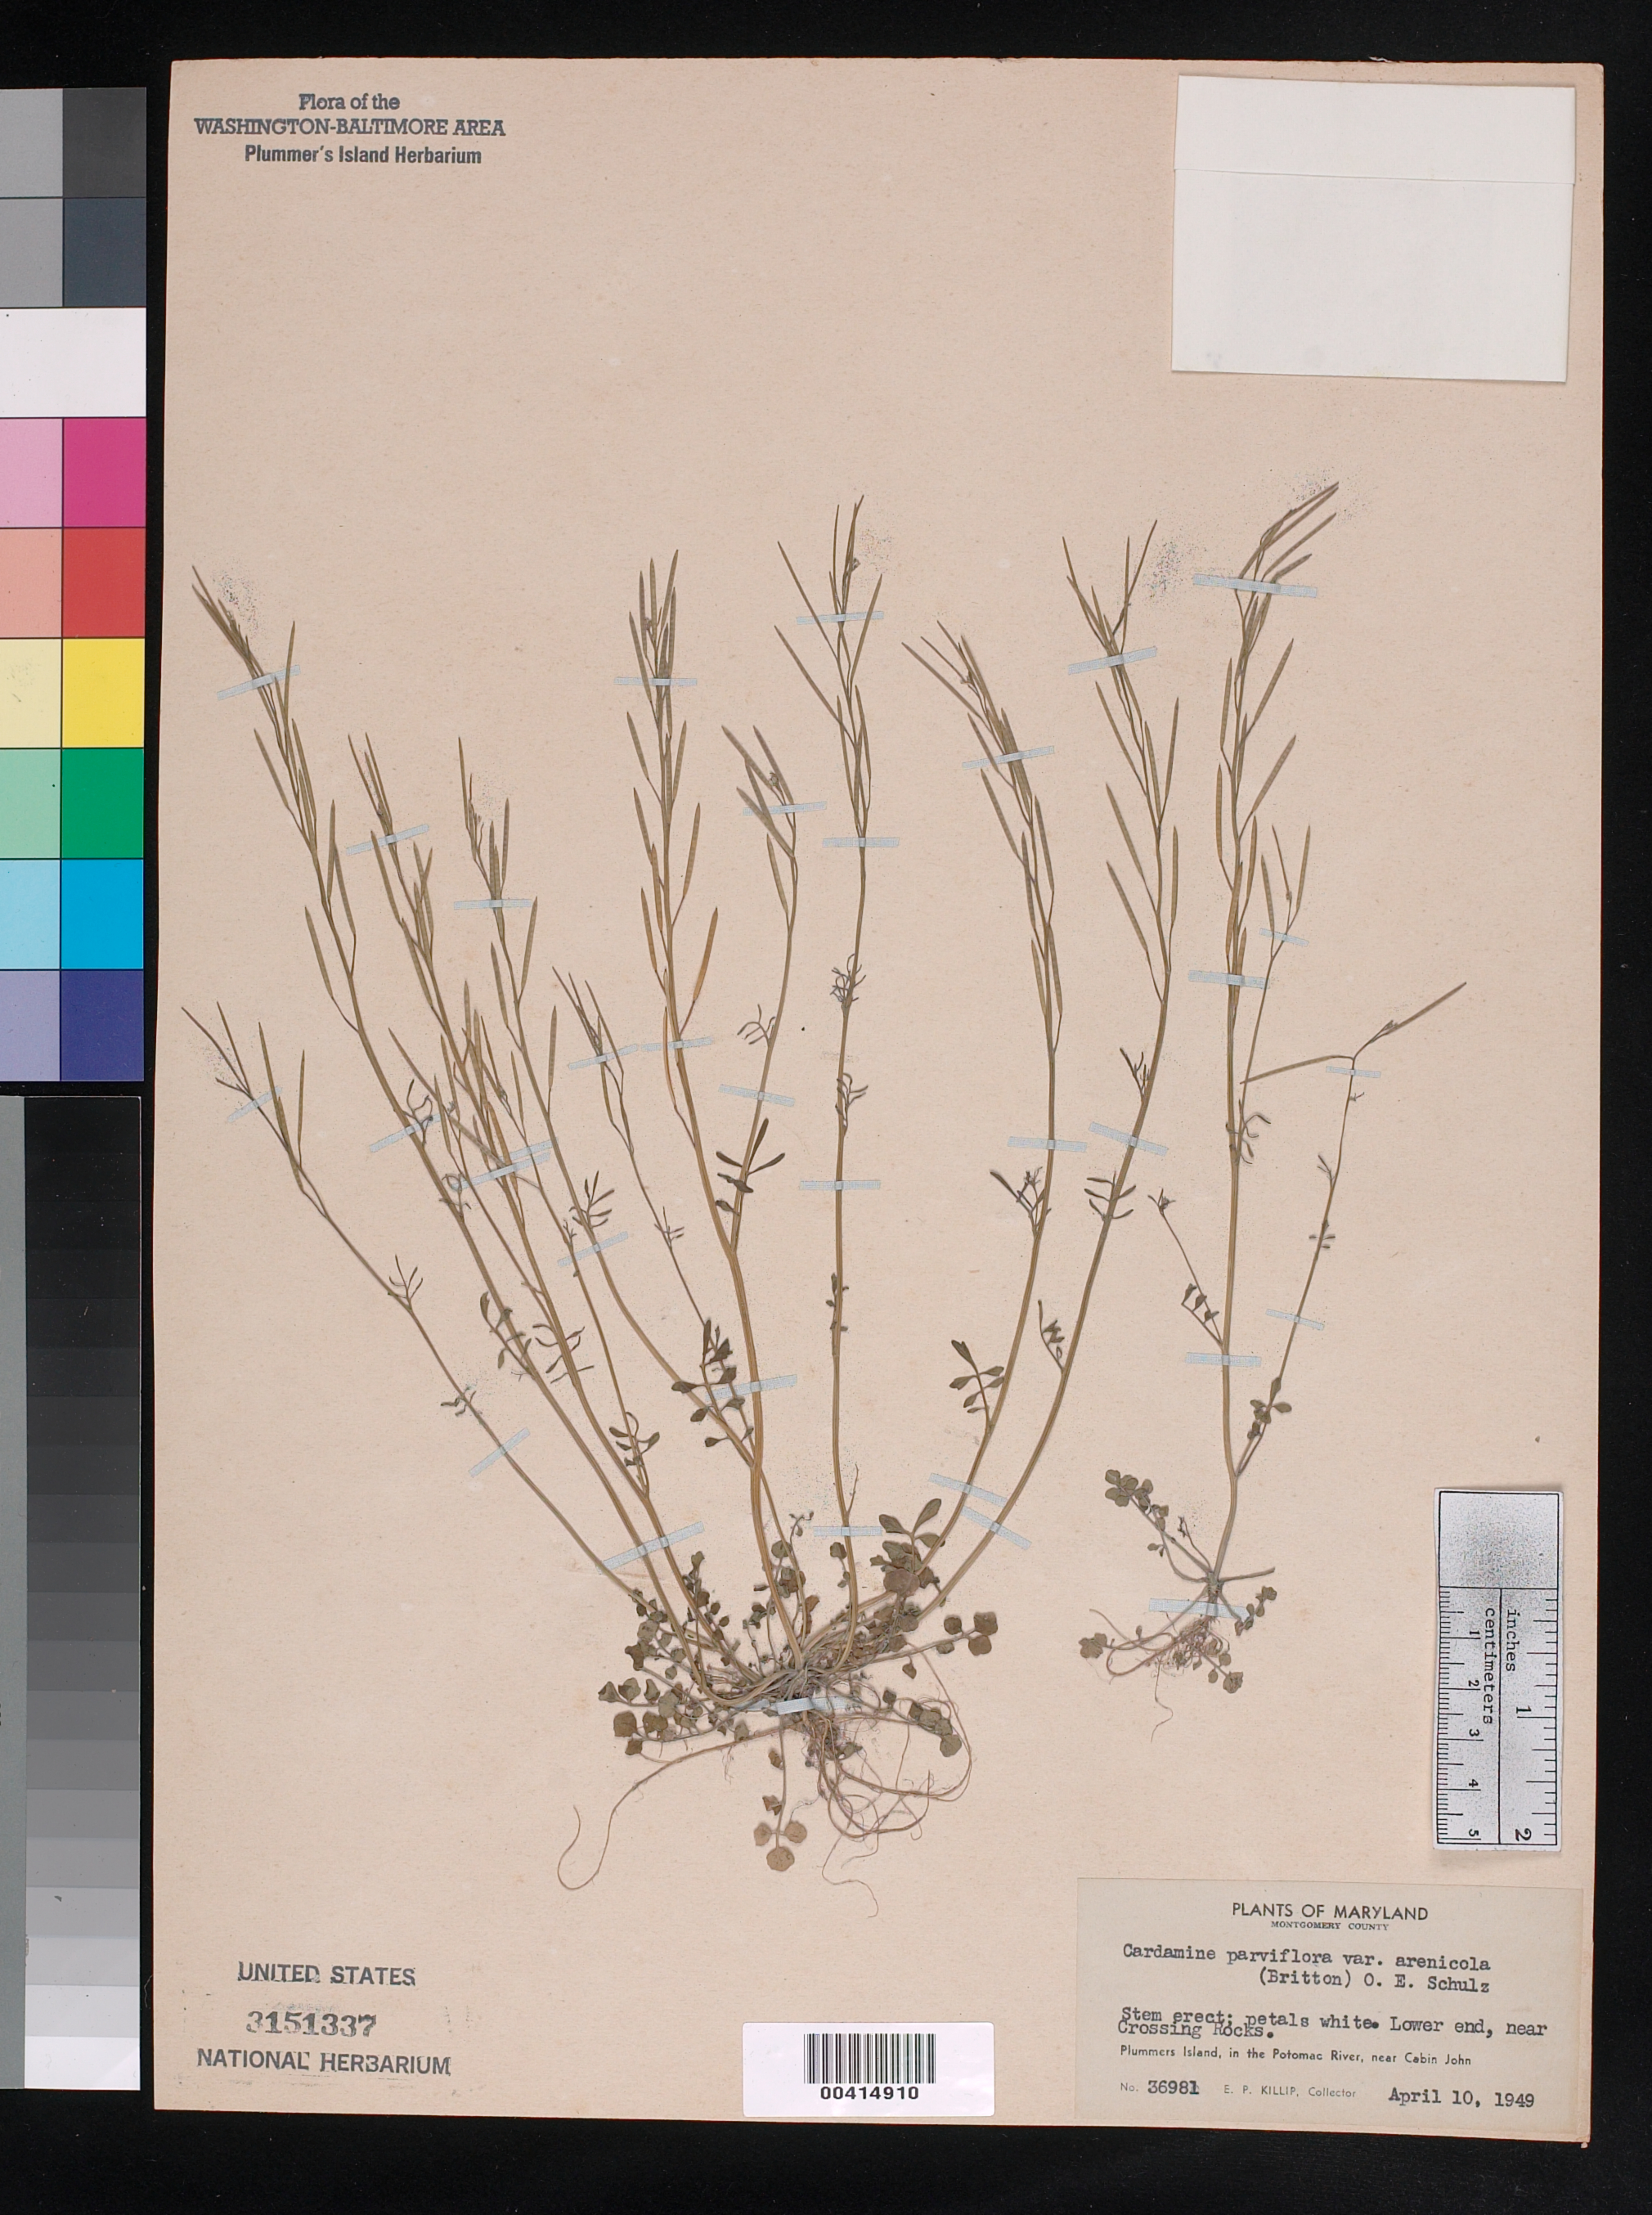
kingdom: Plantae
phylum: Tracheophyta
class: Magnoliopsida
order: Brassicales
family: Brassicaceae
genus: Cardamine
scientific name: Cardamine parviflora var. arenicola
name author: (Britton) O.E. Schulz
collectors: E. P. Killip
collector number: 36981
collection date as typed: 10 Apr 1949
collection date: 1949-04-10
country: United States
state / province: Maryland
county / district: Montgomery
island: Plummers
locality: Plummer's Island; lower end near Crossing Rocks C. & O. Canal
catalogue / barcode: US 3151337